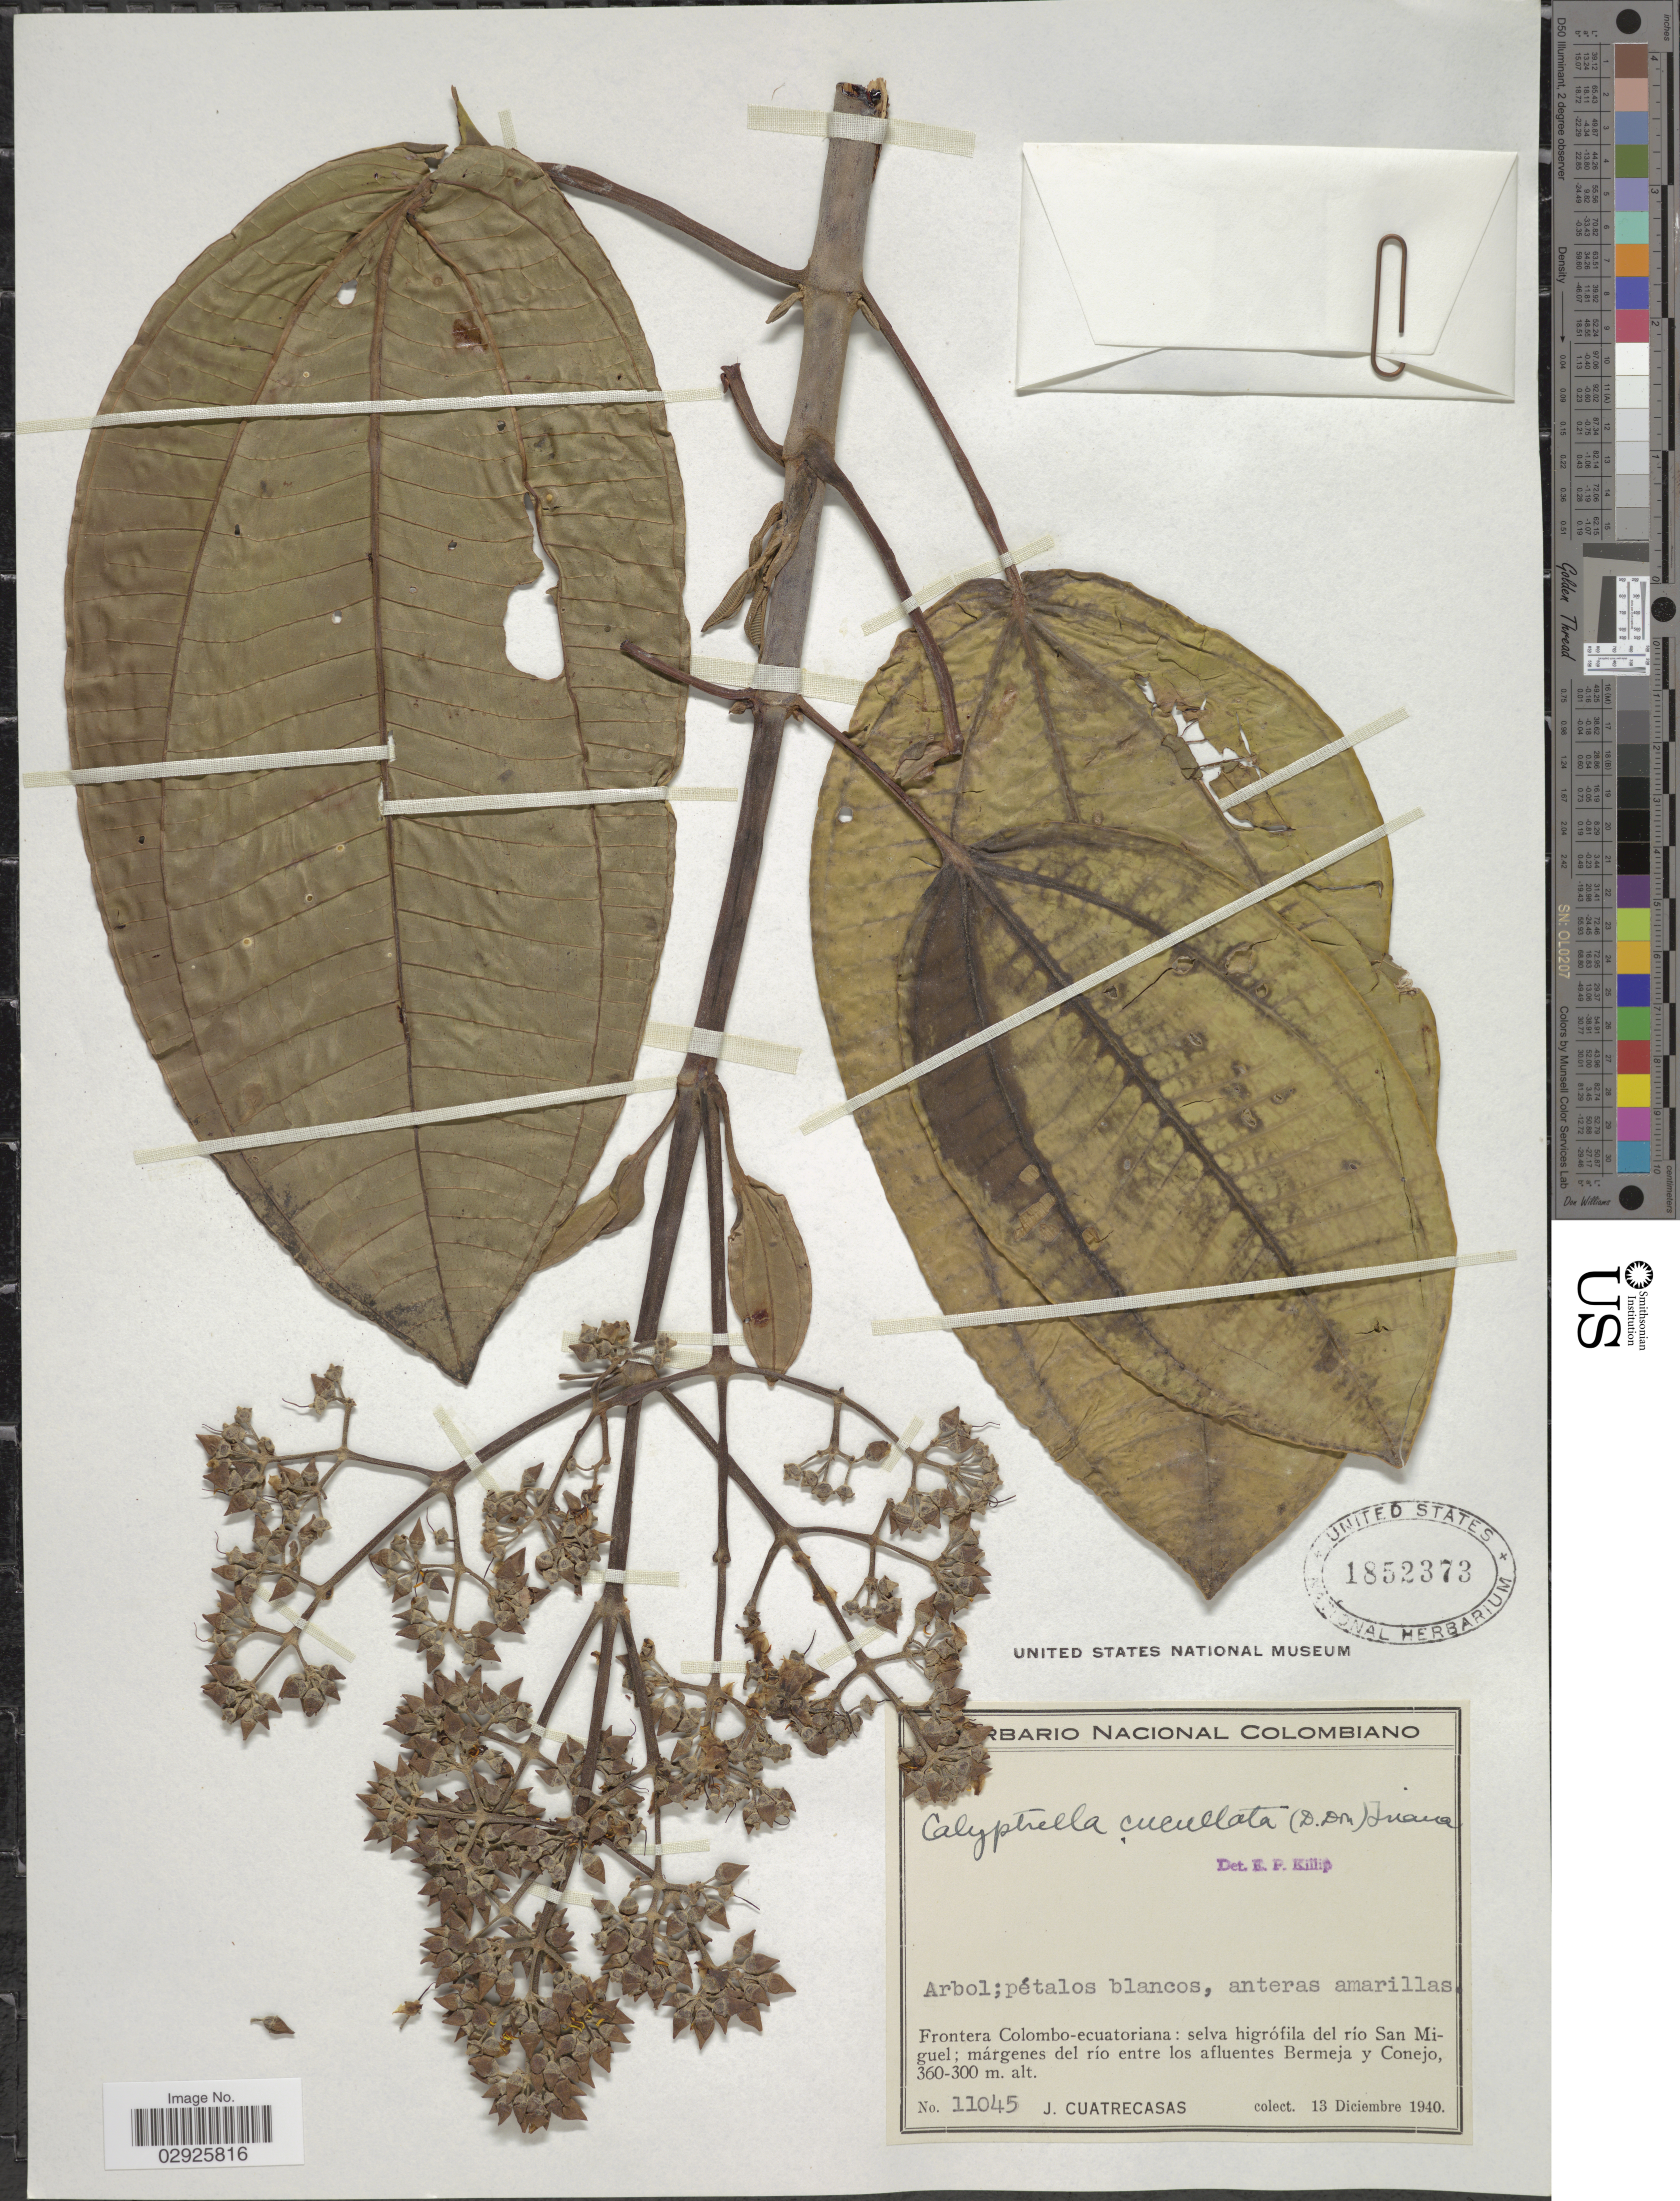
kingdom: Plantae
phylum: Tracheophyta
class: Magnoliopsida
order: Myrtales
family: Melastomataceae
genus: Graffenrieda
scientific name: Graffenrieda cucullata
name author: (Triana) L.O. Williams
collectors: J. Cuatrecasas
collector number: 11045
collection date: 1940-12-13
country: Colombia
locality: Frontera Colombo-ecuatoriana: selva higrófila del río San Miguel; márgenes del río entre los afluentes Bermeja y Cornejo.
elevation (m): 300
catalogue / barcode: US 1852373